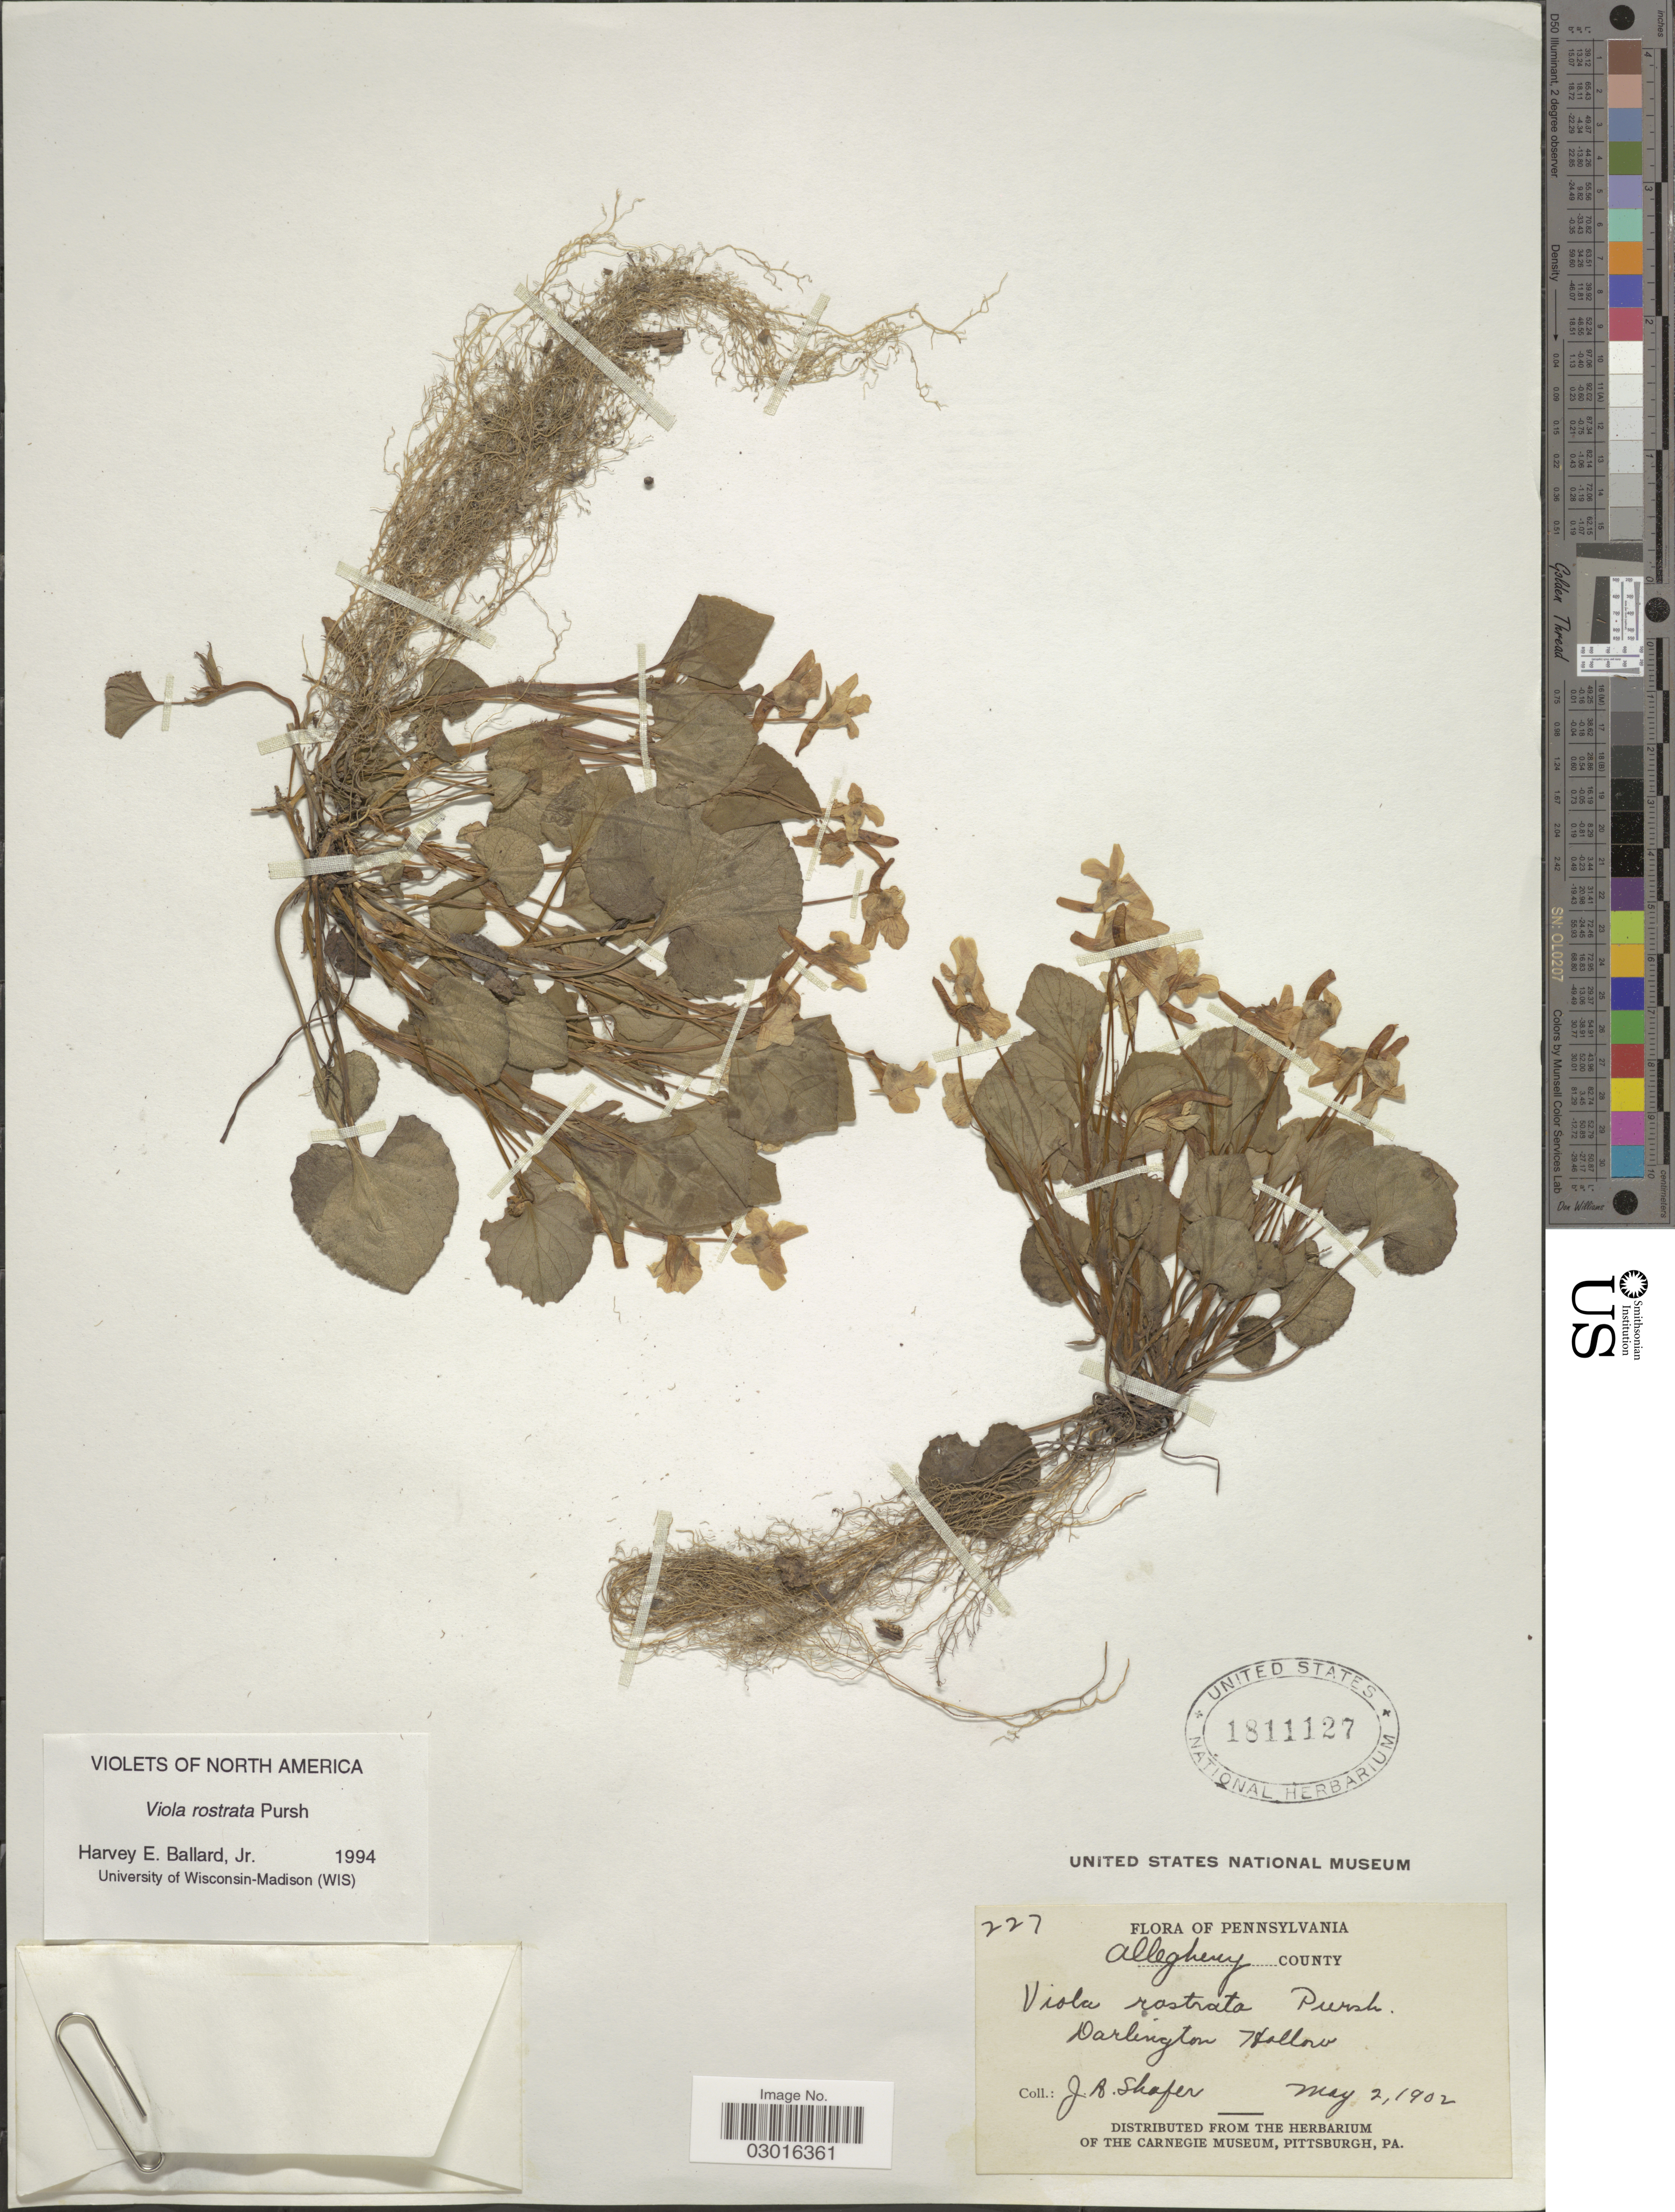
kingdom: Plantae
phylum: Tracheophyta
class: Magnoliopsida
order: Malpighiales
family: Violaceae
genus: Viola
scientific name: Viola rostrata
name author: Pursh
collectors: J. A. Shafer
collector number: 227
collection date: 1902-05-02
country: United States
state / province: Pennsylvania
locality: Allegheny county. Darlington Hollow.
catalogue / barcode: US 1811127